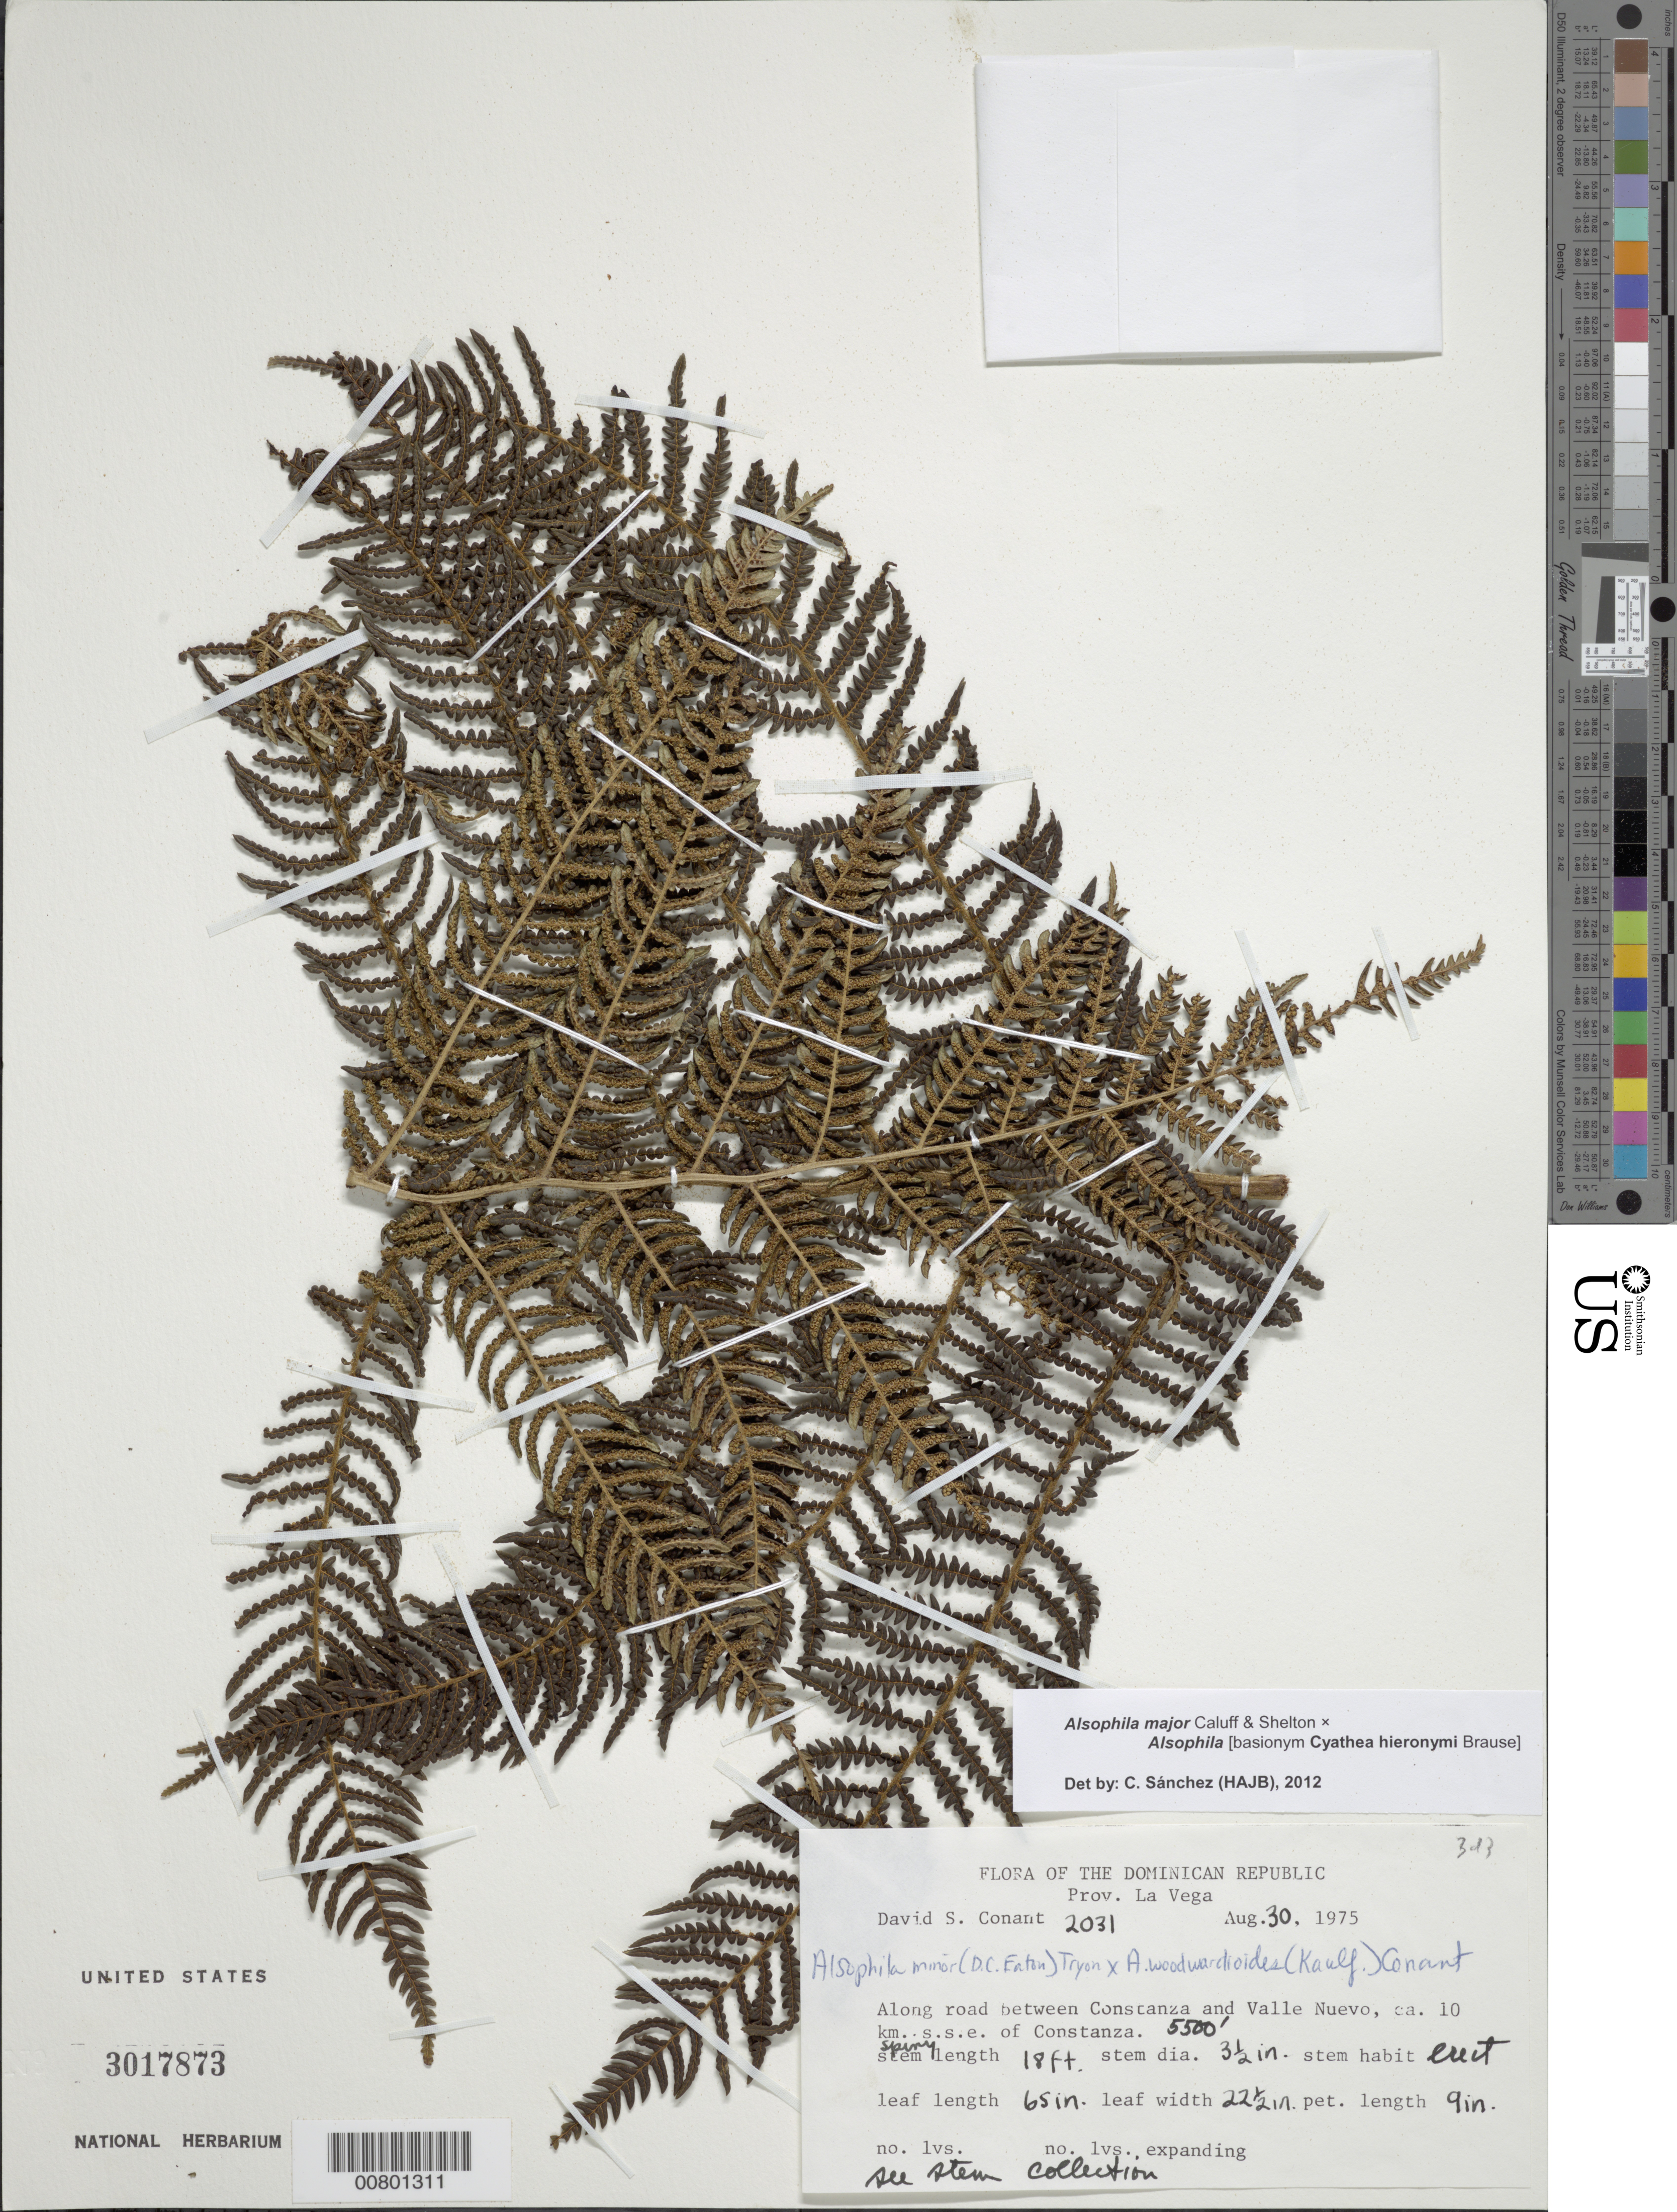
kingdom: Plantae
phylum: Tracheophyta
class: Polypodiopsida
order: Cyatheales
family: Cyatheaceae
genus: Alsophila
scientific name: Alsophila major x A. woodwardioides (Kaulf.) D.S. Conant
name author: Caluff & Shelton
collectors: D. S. Conant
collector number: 2031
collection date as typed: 30 Aug 1975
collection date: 1975-08-30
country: Dominican Republic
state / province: La Vega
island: Hispaniola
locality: Constanza to Valle Nuevo road, ca. 10 km SSE of Constanza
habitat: Roadside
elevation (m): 1676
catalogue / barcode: US 3017873